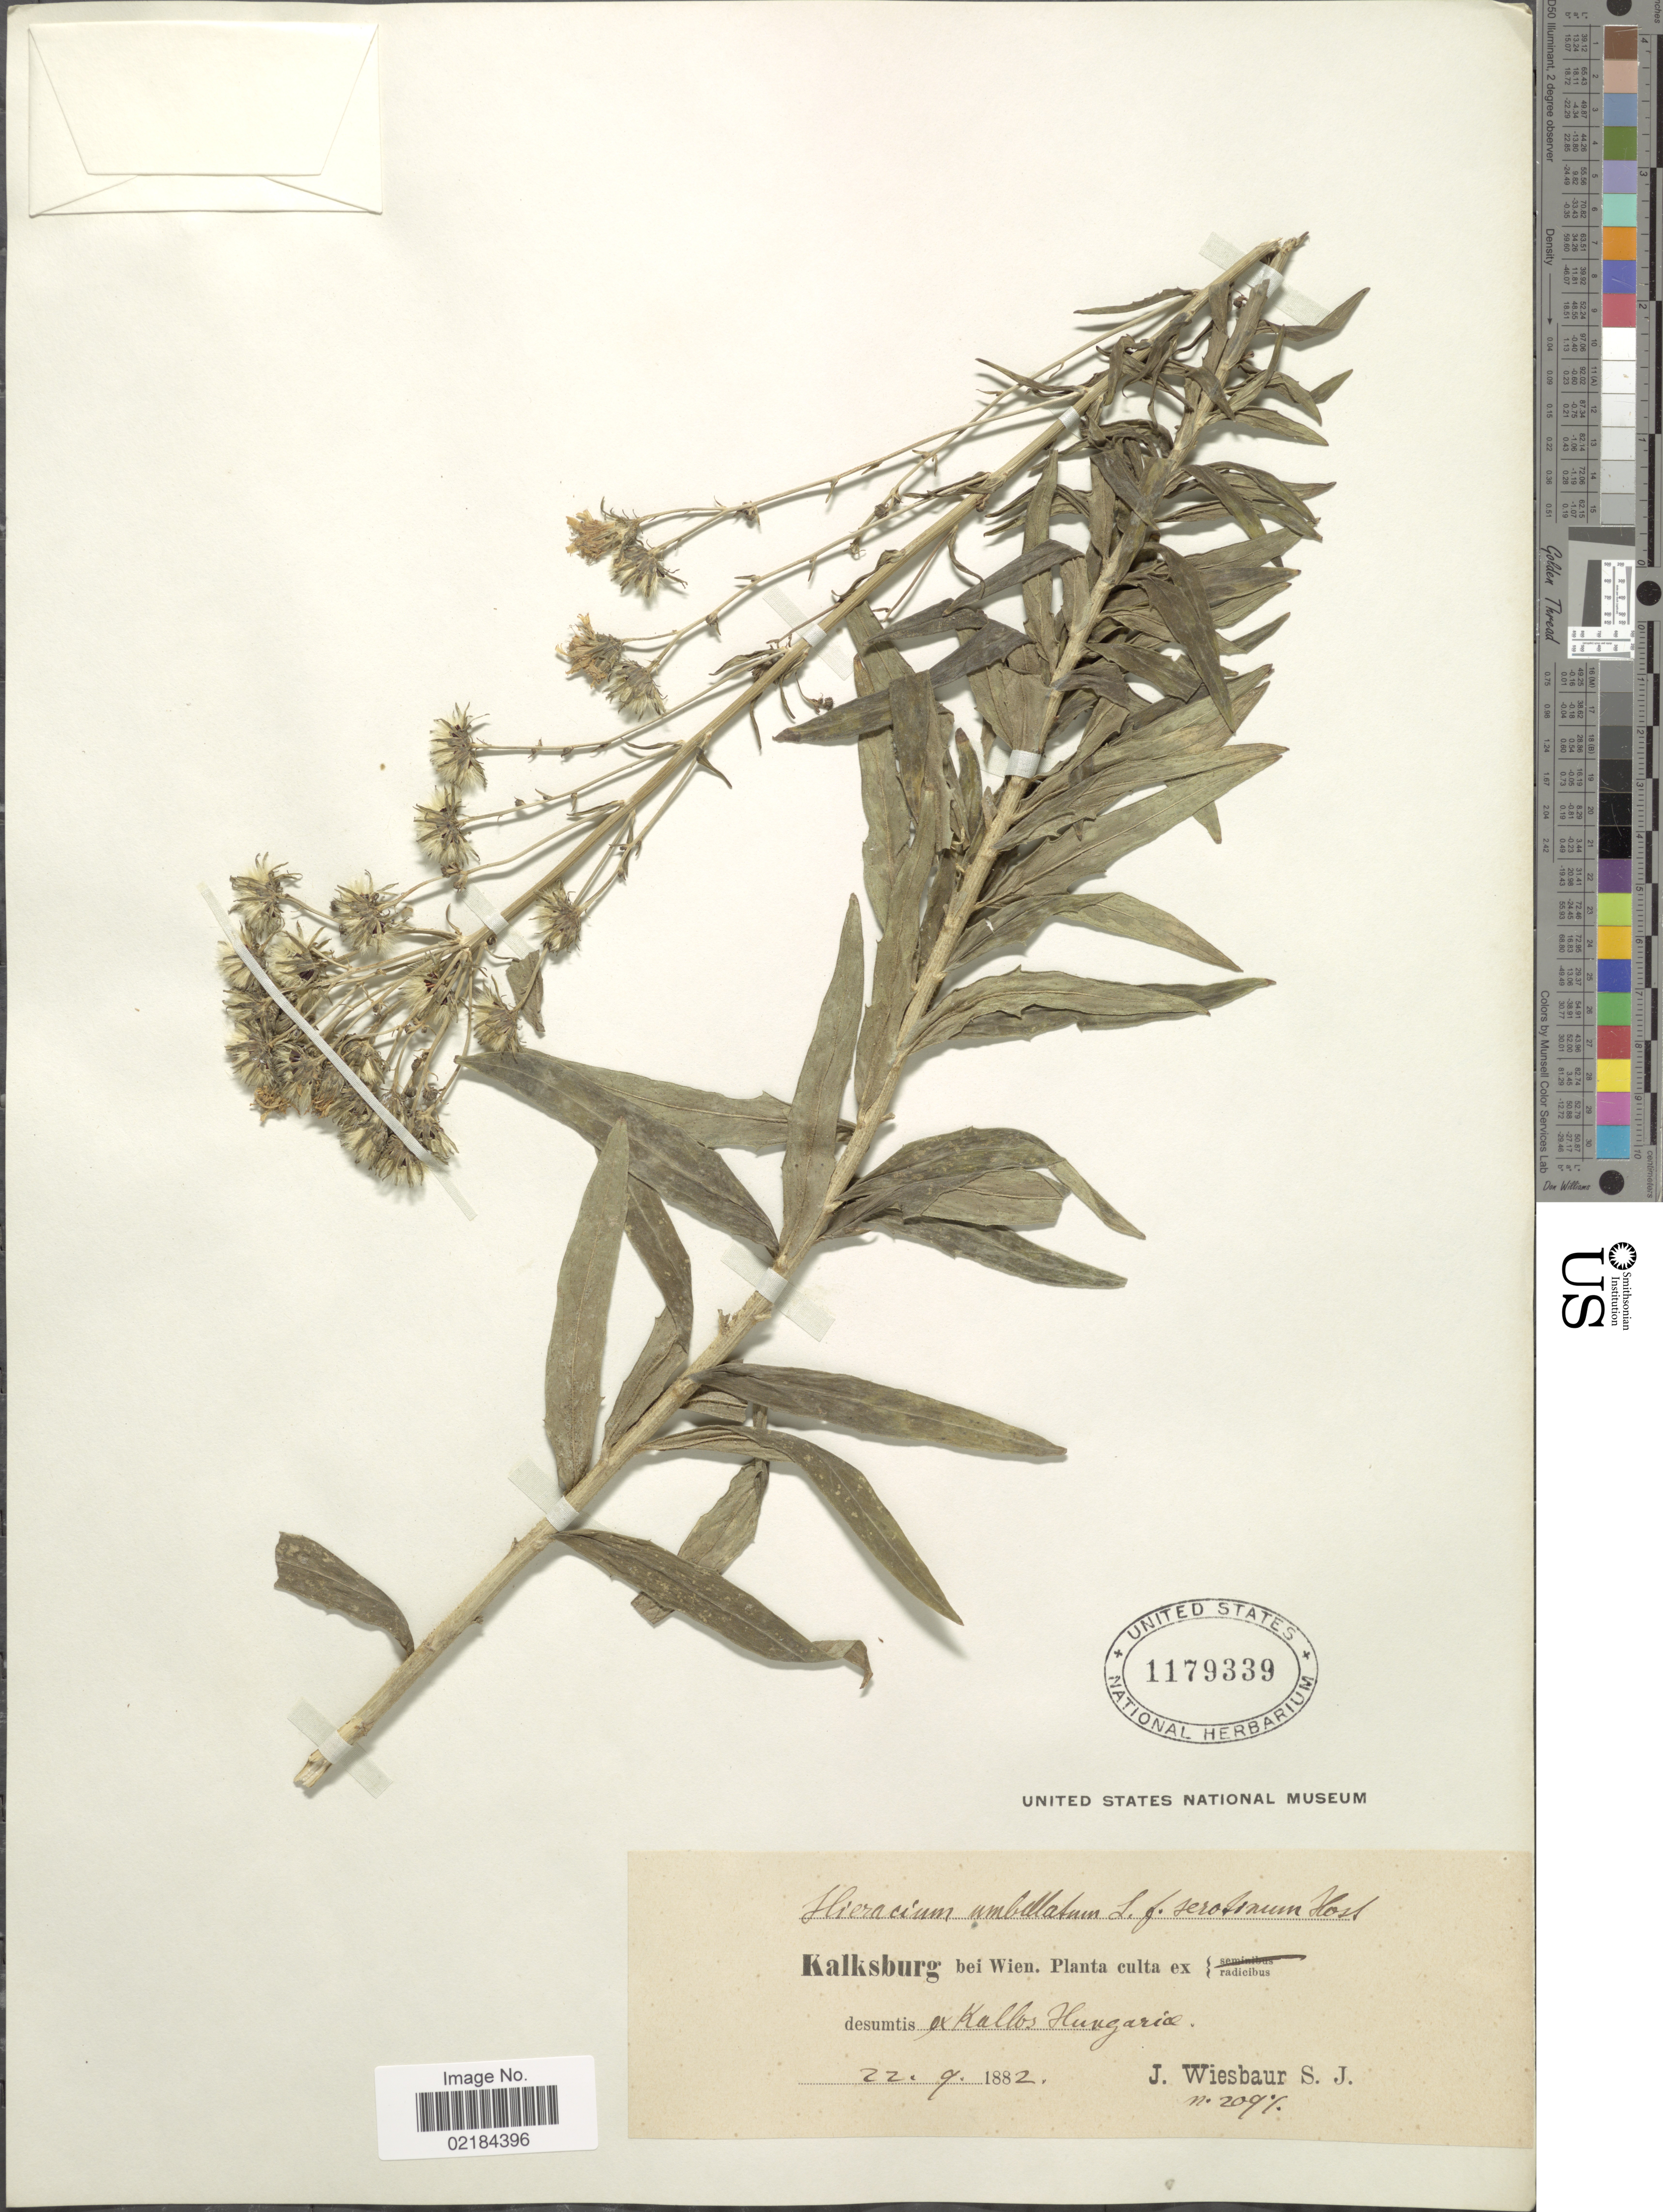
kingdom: Plantae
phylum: Tracheophyta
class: Magnoliopsida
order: Asterales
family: Asteraceae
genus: Hieracium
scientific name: Hieracium umbellatum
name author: L.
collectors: J. Wiesbaur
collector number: n.2091 ?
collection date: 1882-09-22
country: Hungary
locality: Kalsburg bei Wien. Planta culta ex. radicibus desumtis . ox. [interpreted] Kallos Hungaria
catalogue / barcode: US 1179339